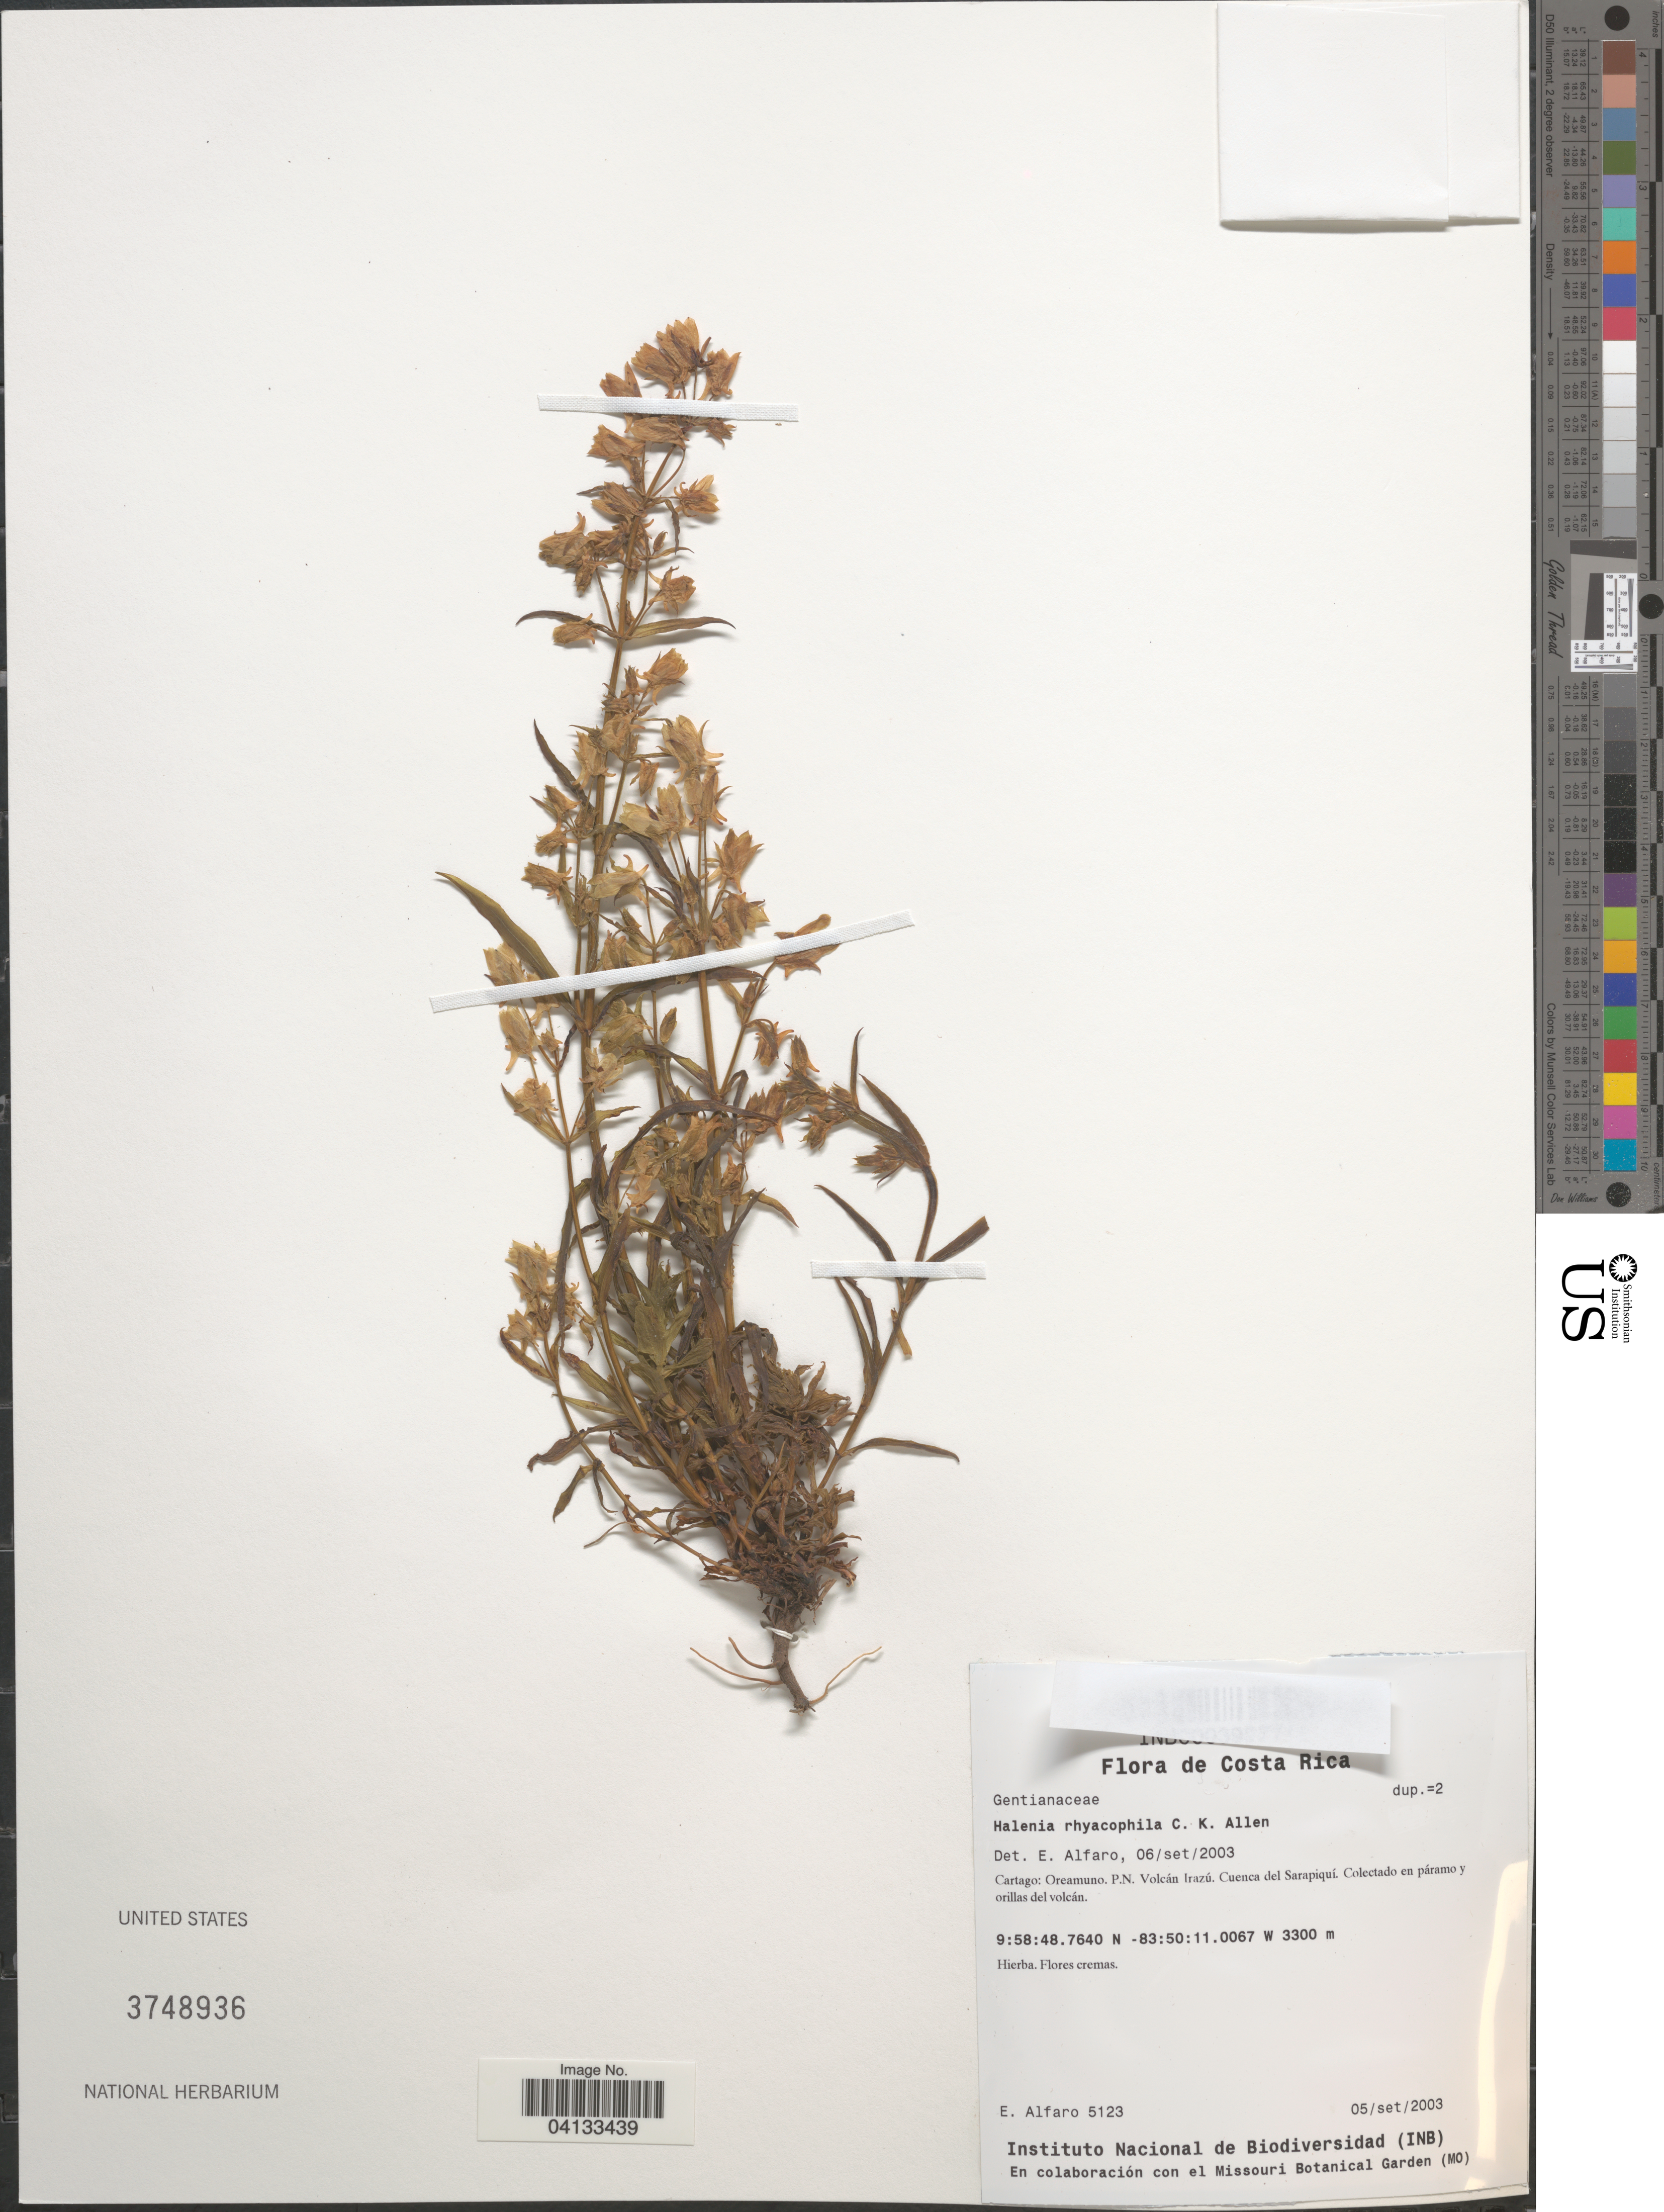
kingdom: Plantae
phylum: Tracheophyta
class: Magnoliopsida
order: Gentianales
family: Gentianaceae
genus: Halenia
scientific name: Halenia rhyacophila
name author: C.K. Allen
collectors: E. Alfaro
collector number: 5123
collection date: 2003-09-05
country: Costa Rica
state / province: Cartago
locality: Oreamuno. P.N. Volcán Irazú. Cuenca del Sarapiquí. Colectado en páramo y orillas del voclán.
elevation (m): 3300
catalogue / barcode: US 3748936